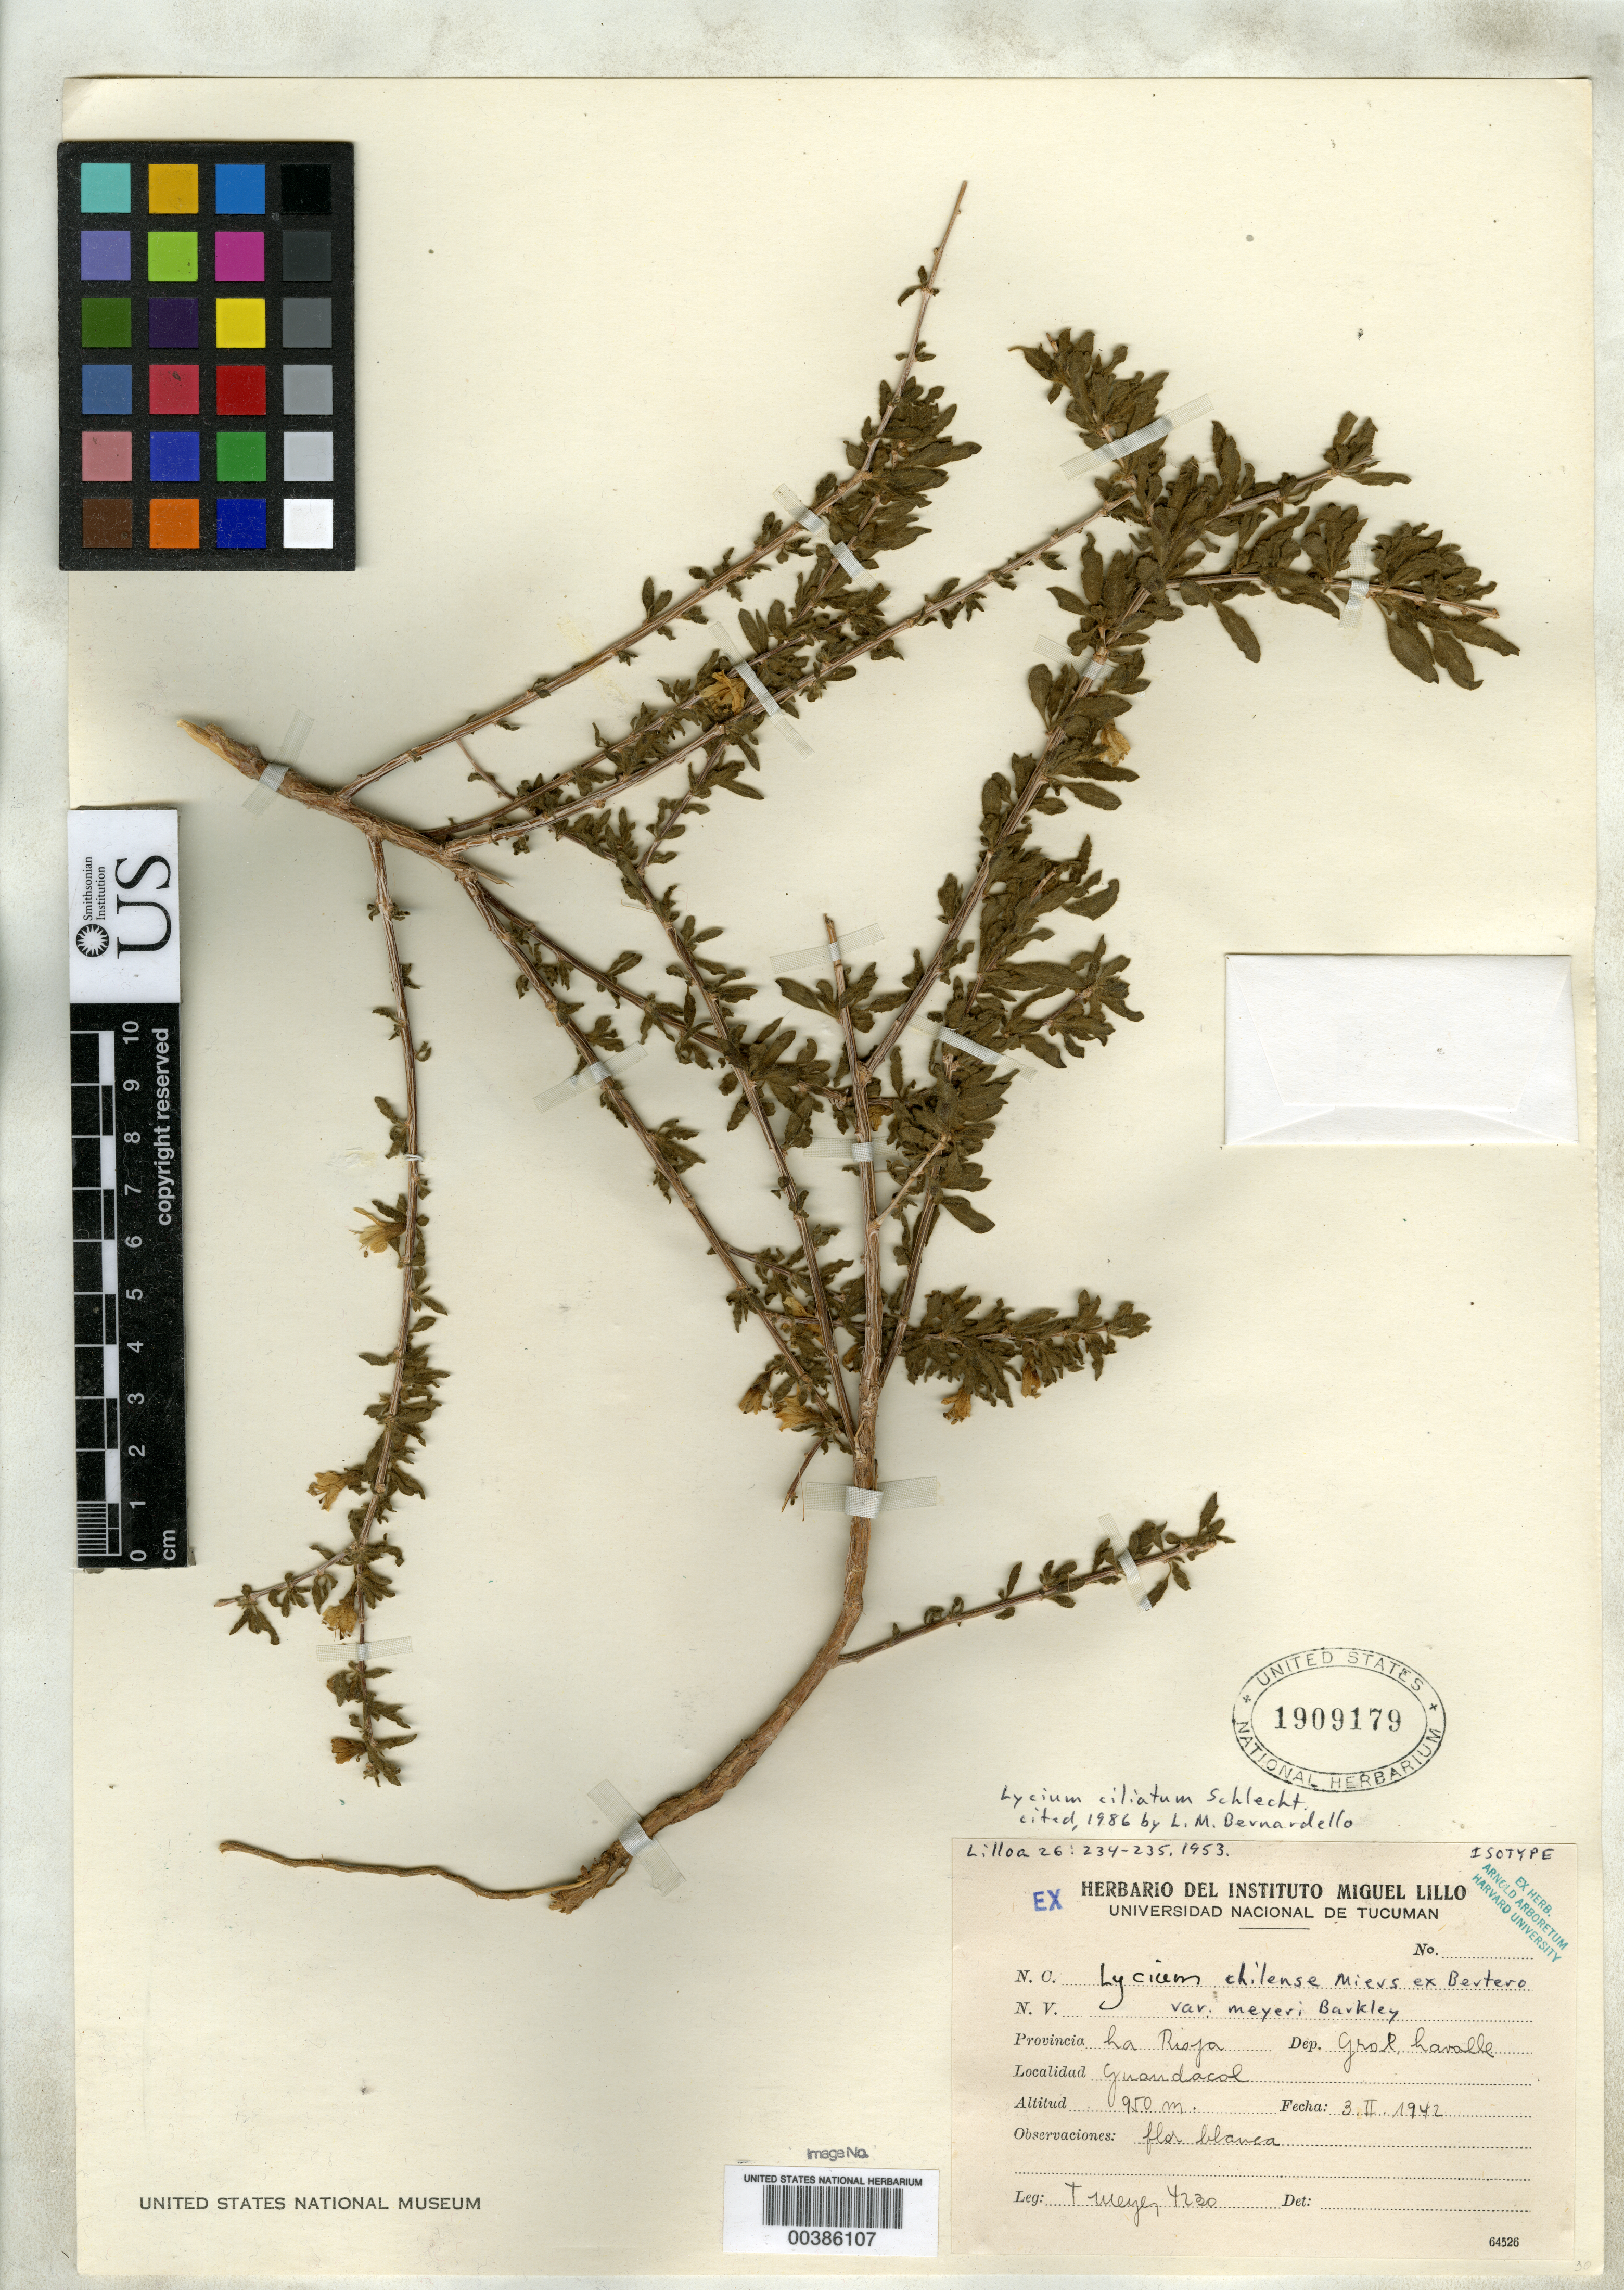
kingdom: Plantae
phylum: Tracheophyta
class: Magnoliopsida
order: Solanales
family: Solanaceae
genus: Lycium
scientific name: Lycium chilense var. meyeri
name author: F.A. Barkley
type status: Isotype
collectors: T. Meyer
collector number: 4230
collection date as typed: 03 Feb 1942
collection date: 1942-02-03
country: Argentina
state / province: La Rioja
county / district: General Lavalle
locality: Guandacal.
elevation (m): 950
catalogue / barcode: US 1909179